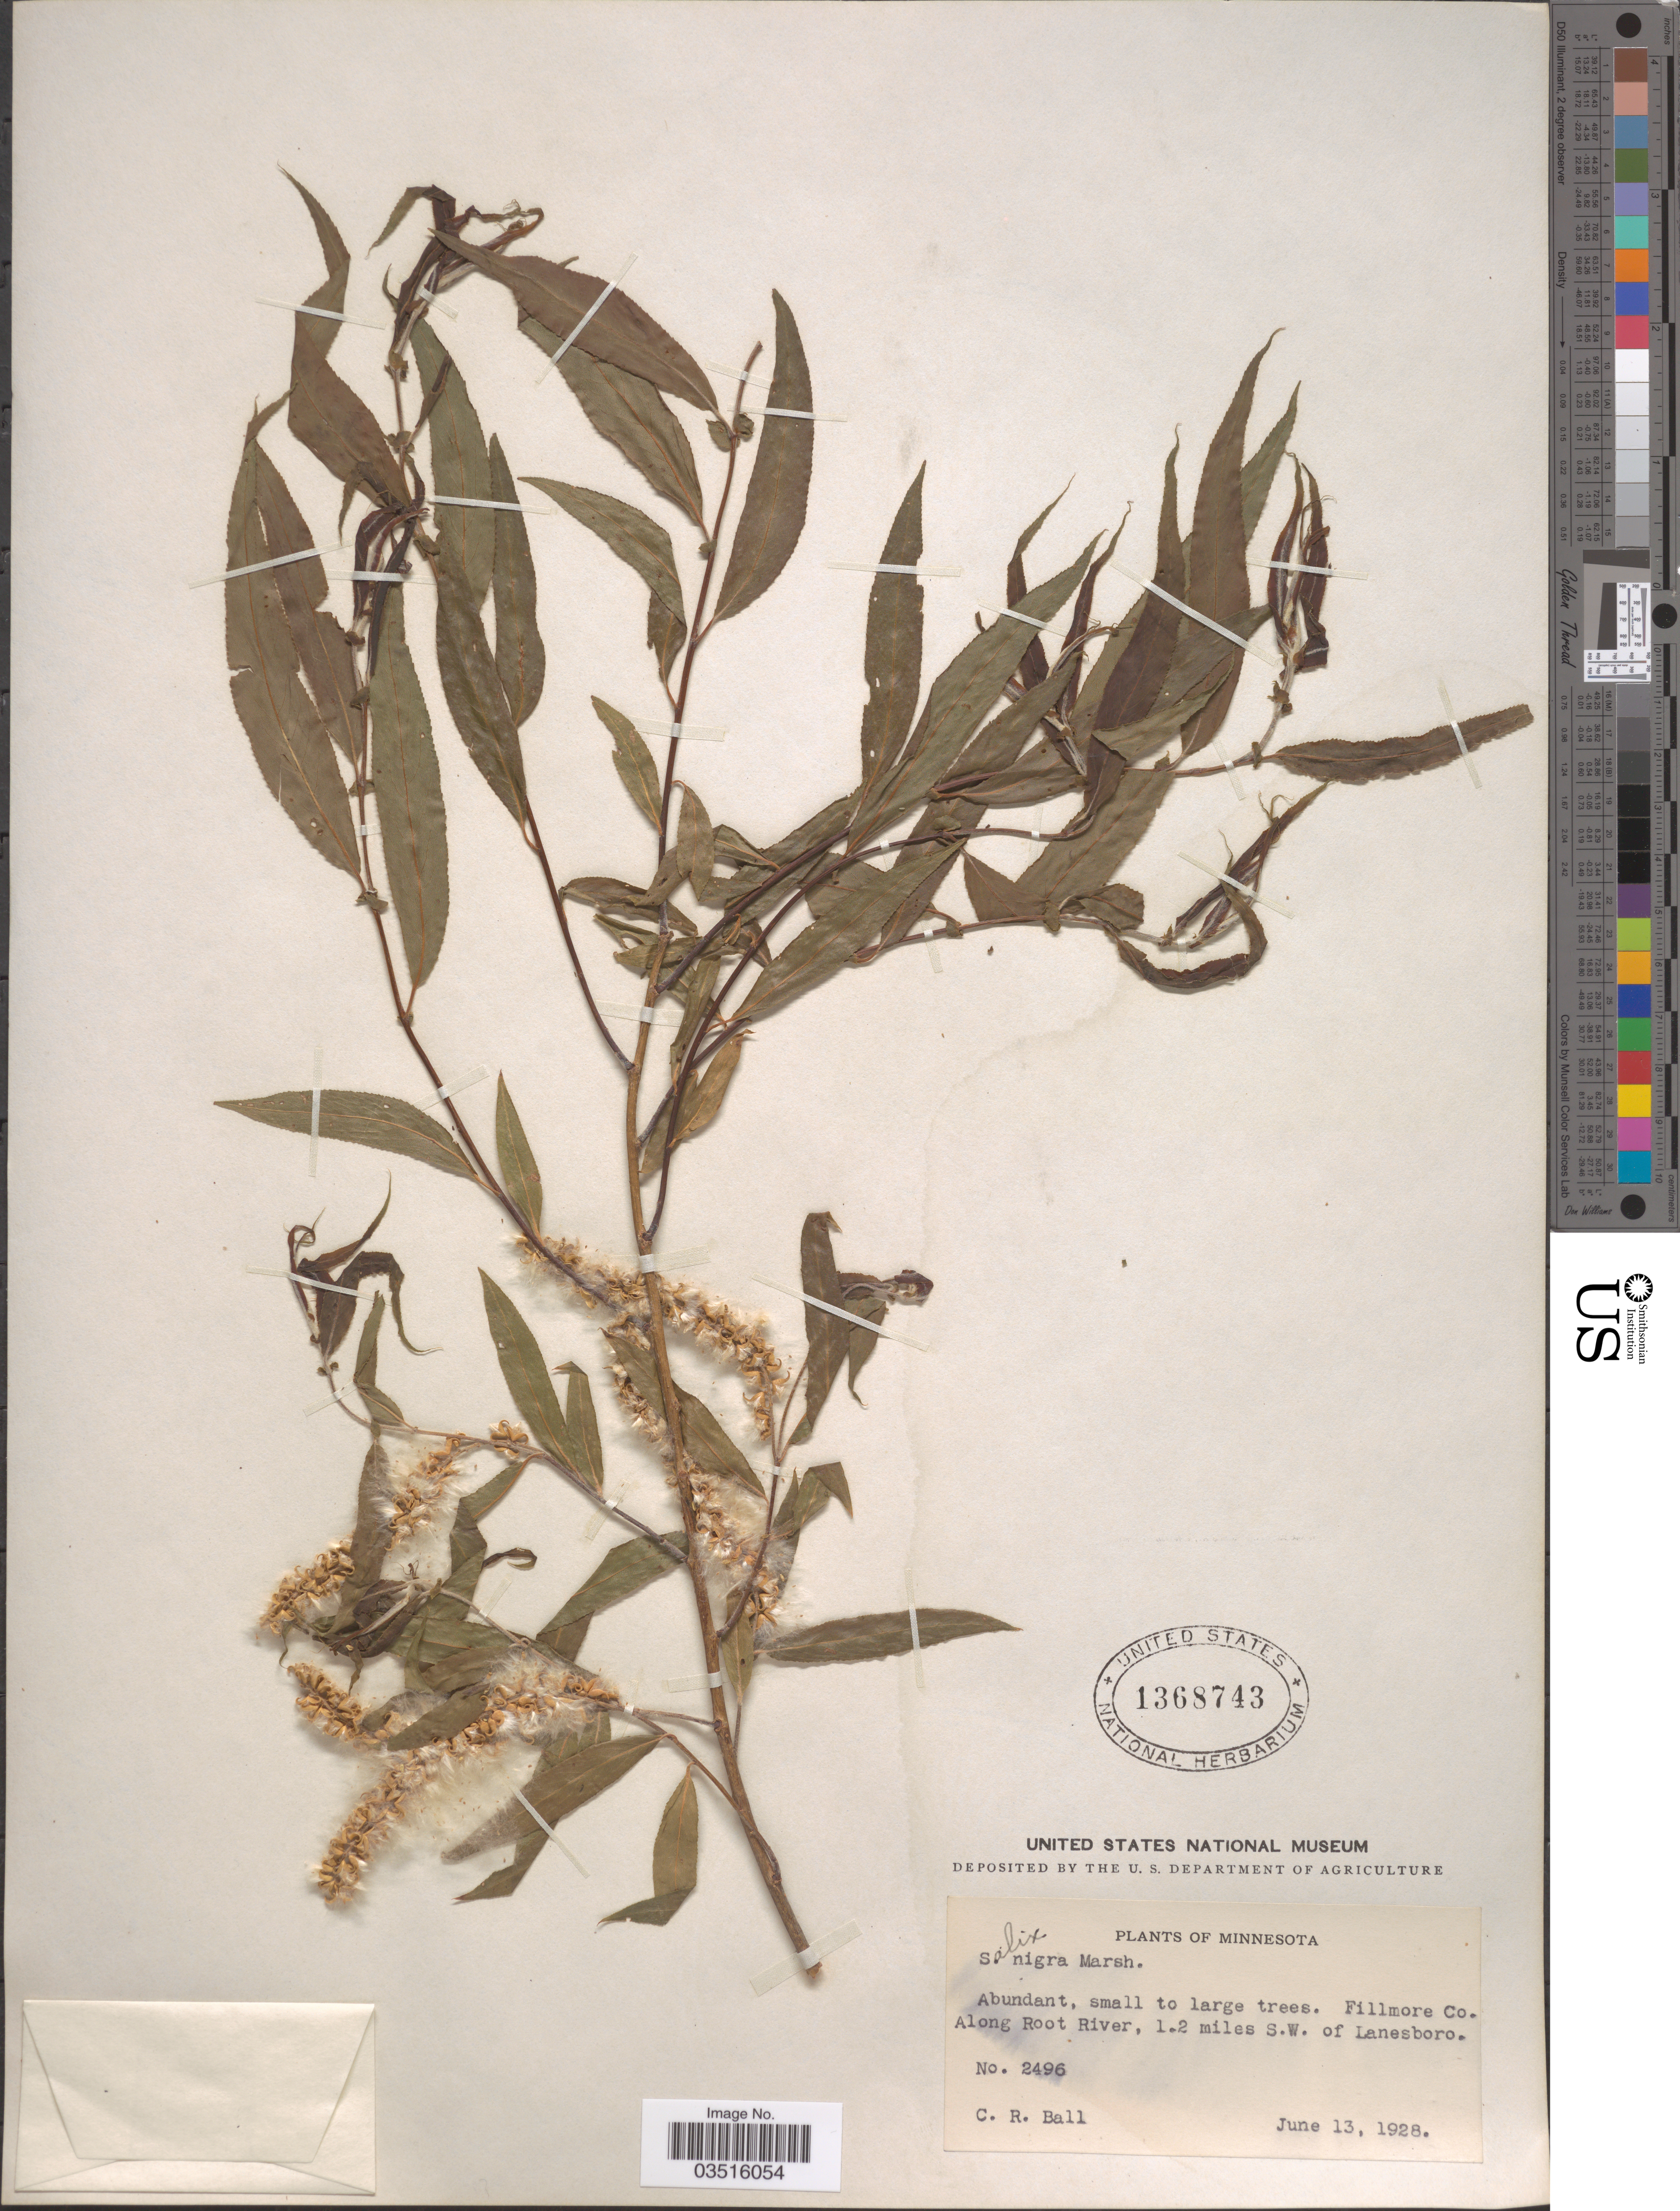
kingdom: Plantae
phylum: Tracheophyta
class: Magnoliopsida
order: Malpighiales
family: Salicaceae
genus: Salix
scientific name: Salix nigra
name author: Marshall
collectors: C. R. Ball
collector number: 2496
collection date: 1928-06-13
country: United States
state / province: Minnesota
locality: Fillmore Co. Along Root River, 1.2 miles S.W. of Lanesboro.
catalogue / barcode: US 1368743